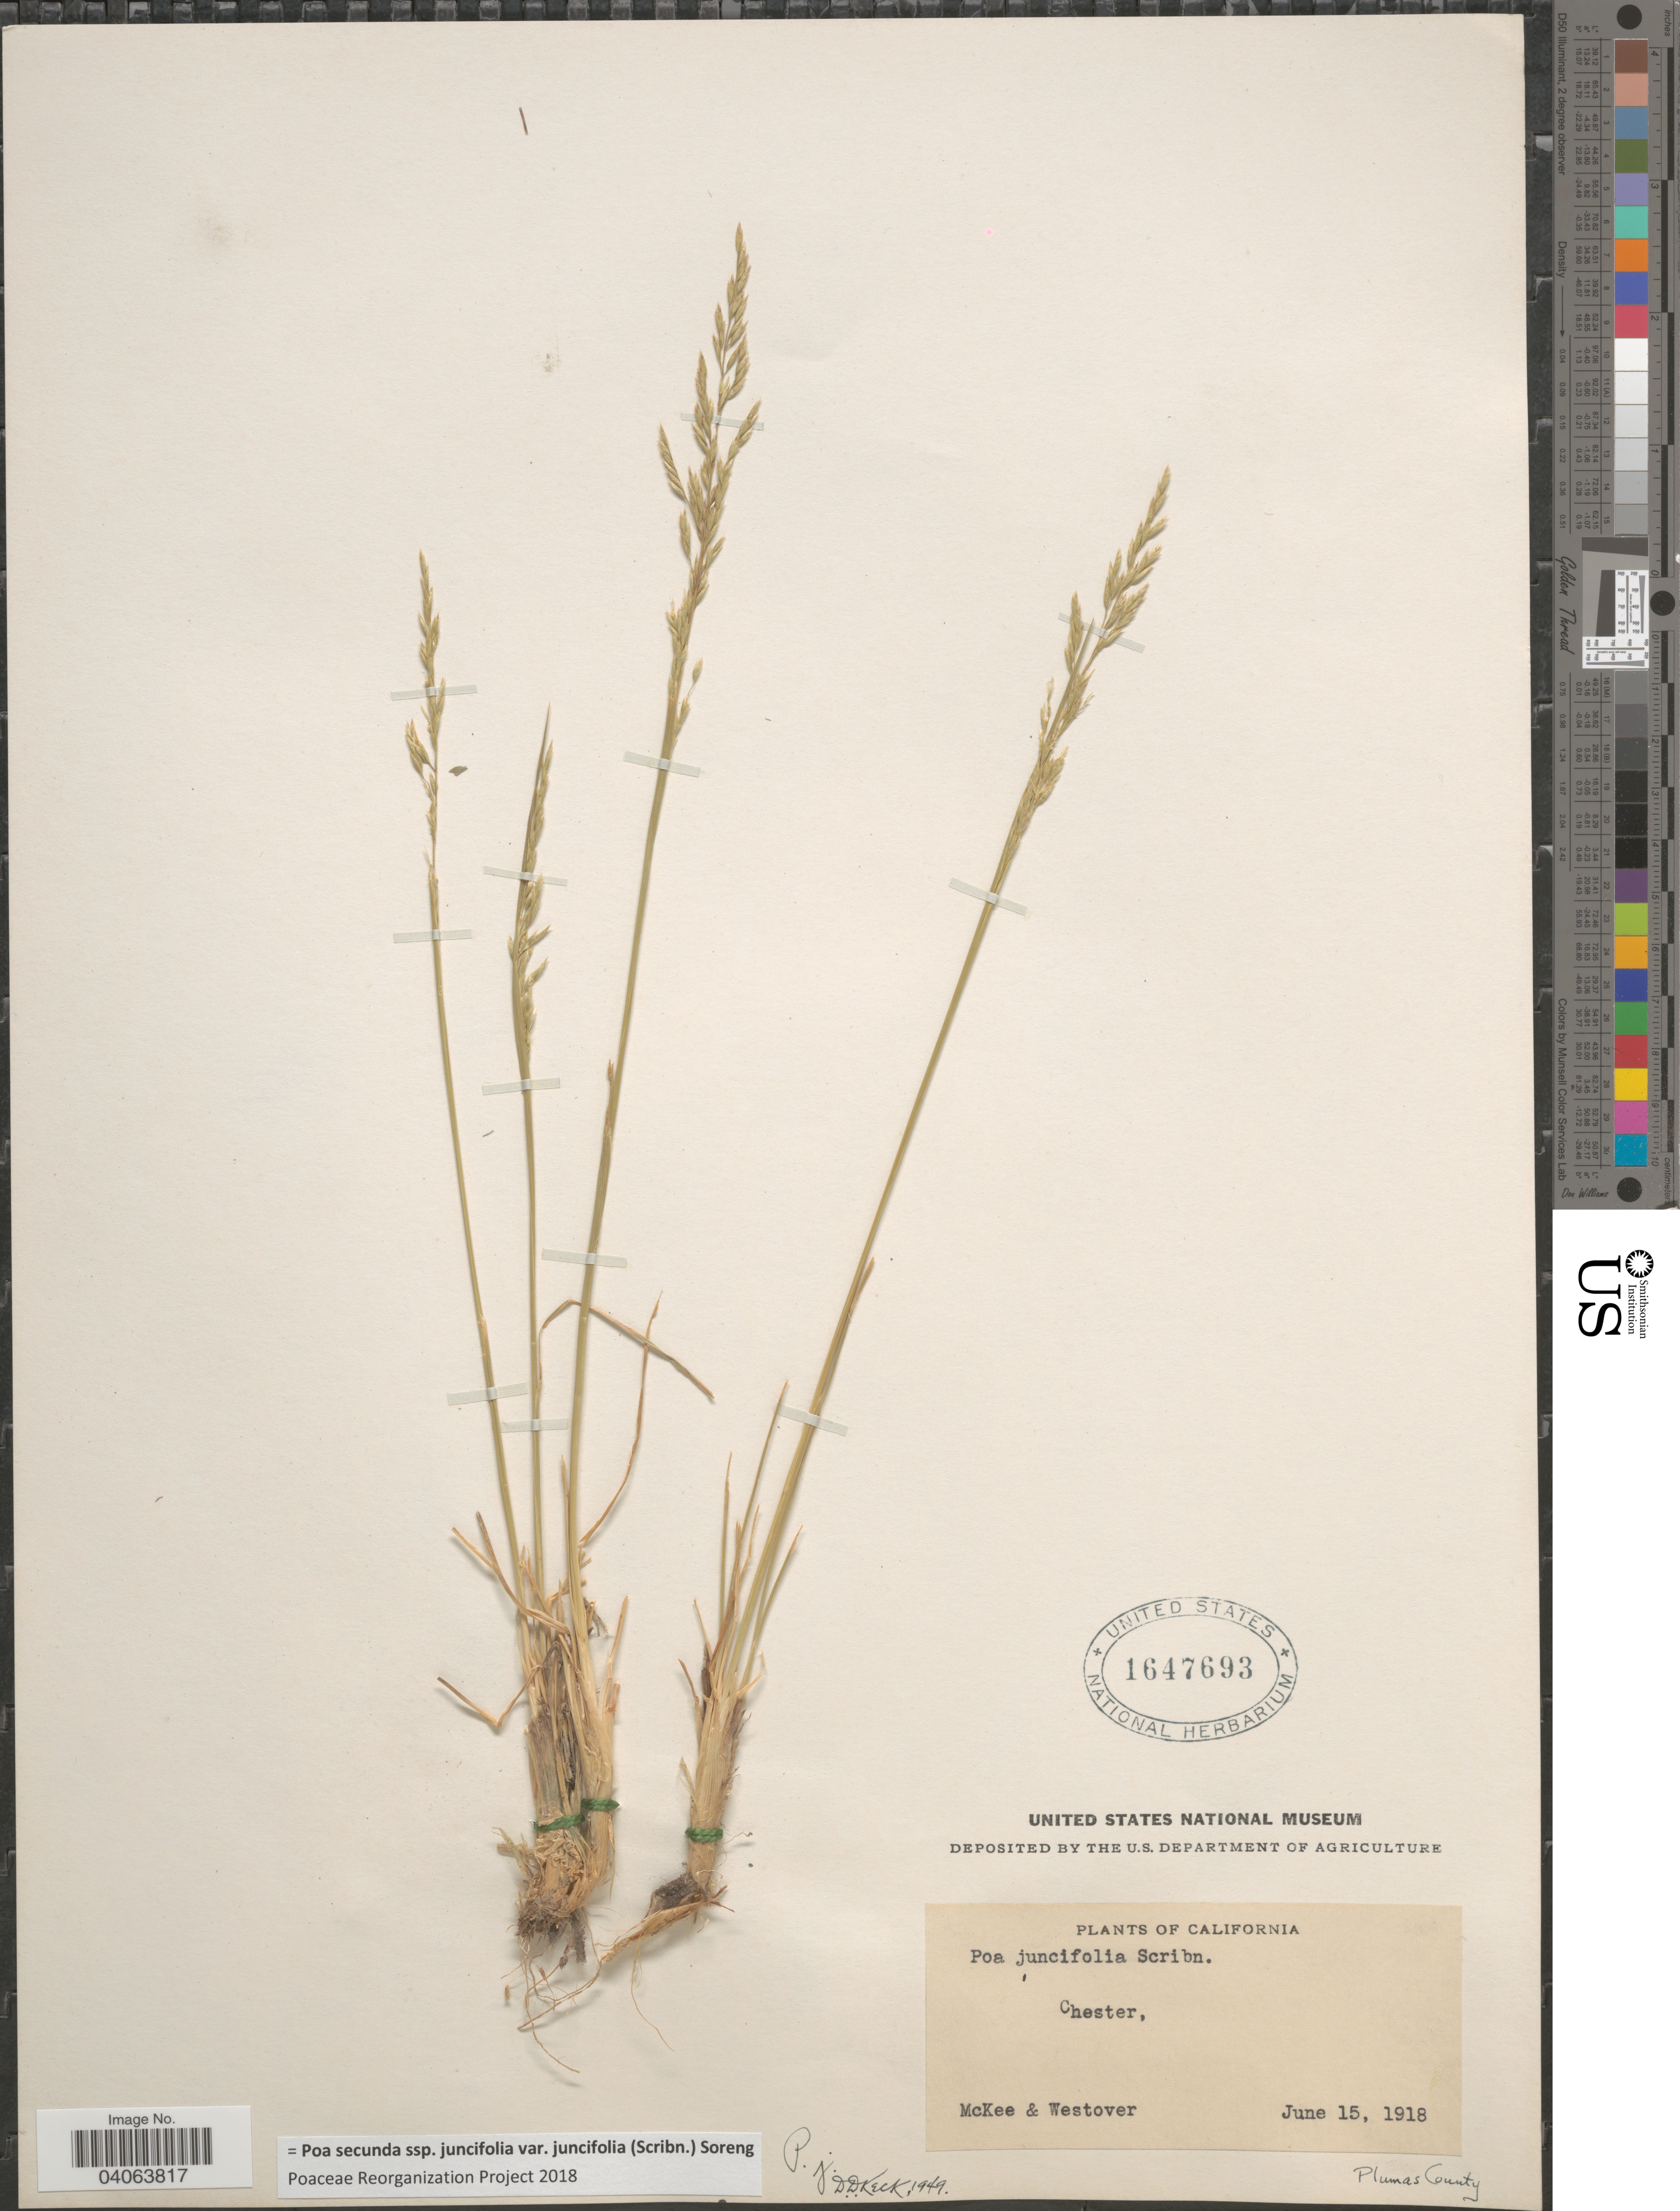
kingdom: Plantae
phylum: Tracheophyta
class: Liliopsida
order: Poales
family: Poaceae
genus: Poa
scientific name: Poa secunda subsp. juncifolia var. juncifolia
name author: (Scribn.) Soreng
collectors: McKee, -- & Westover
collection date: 1918-06-15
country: United States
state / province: California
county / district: Plumas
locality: Chester. Plumas County.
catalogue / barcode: US 1647693